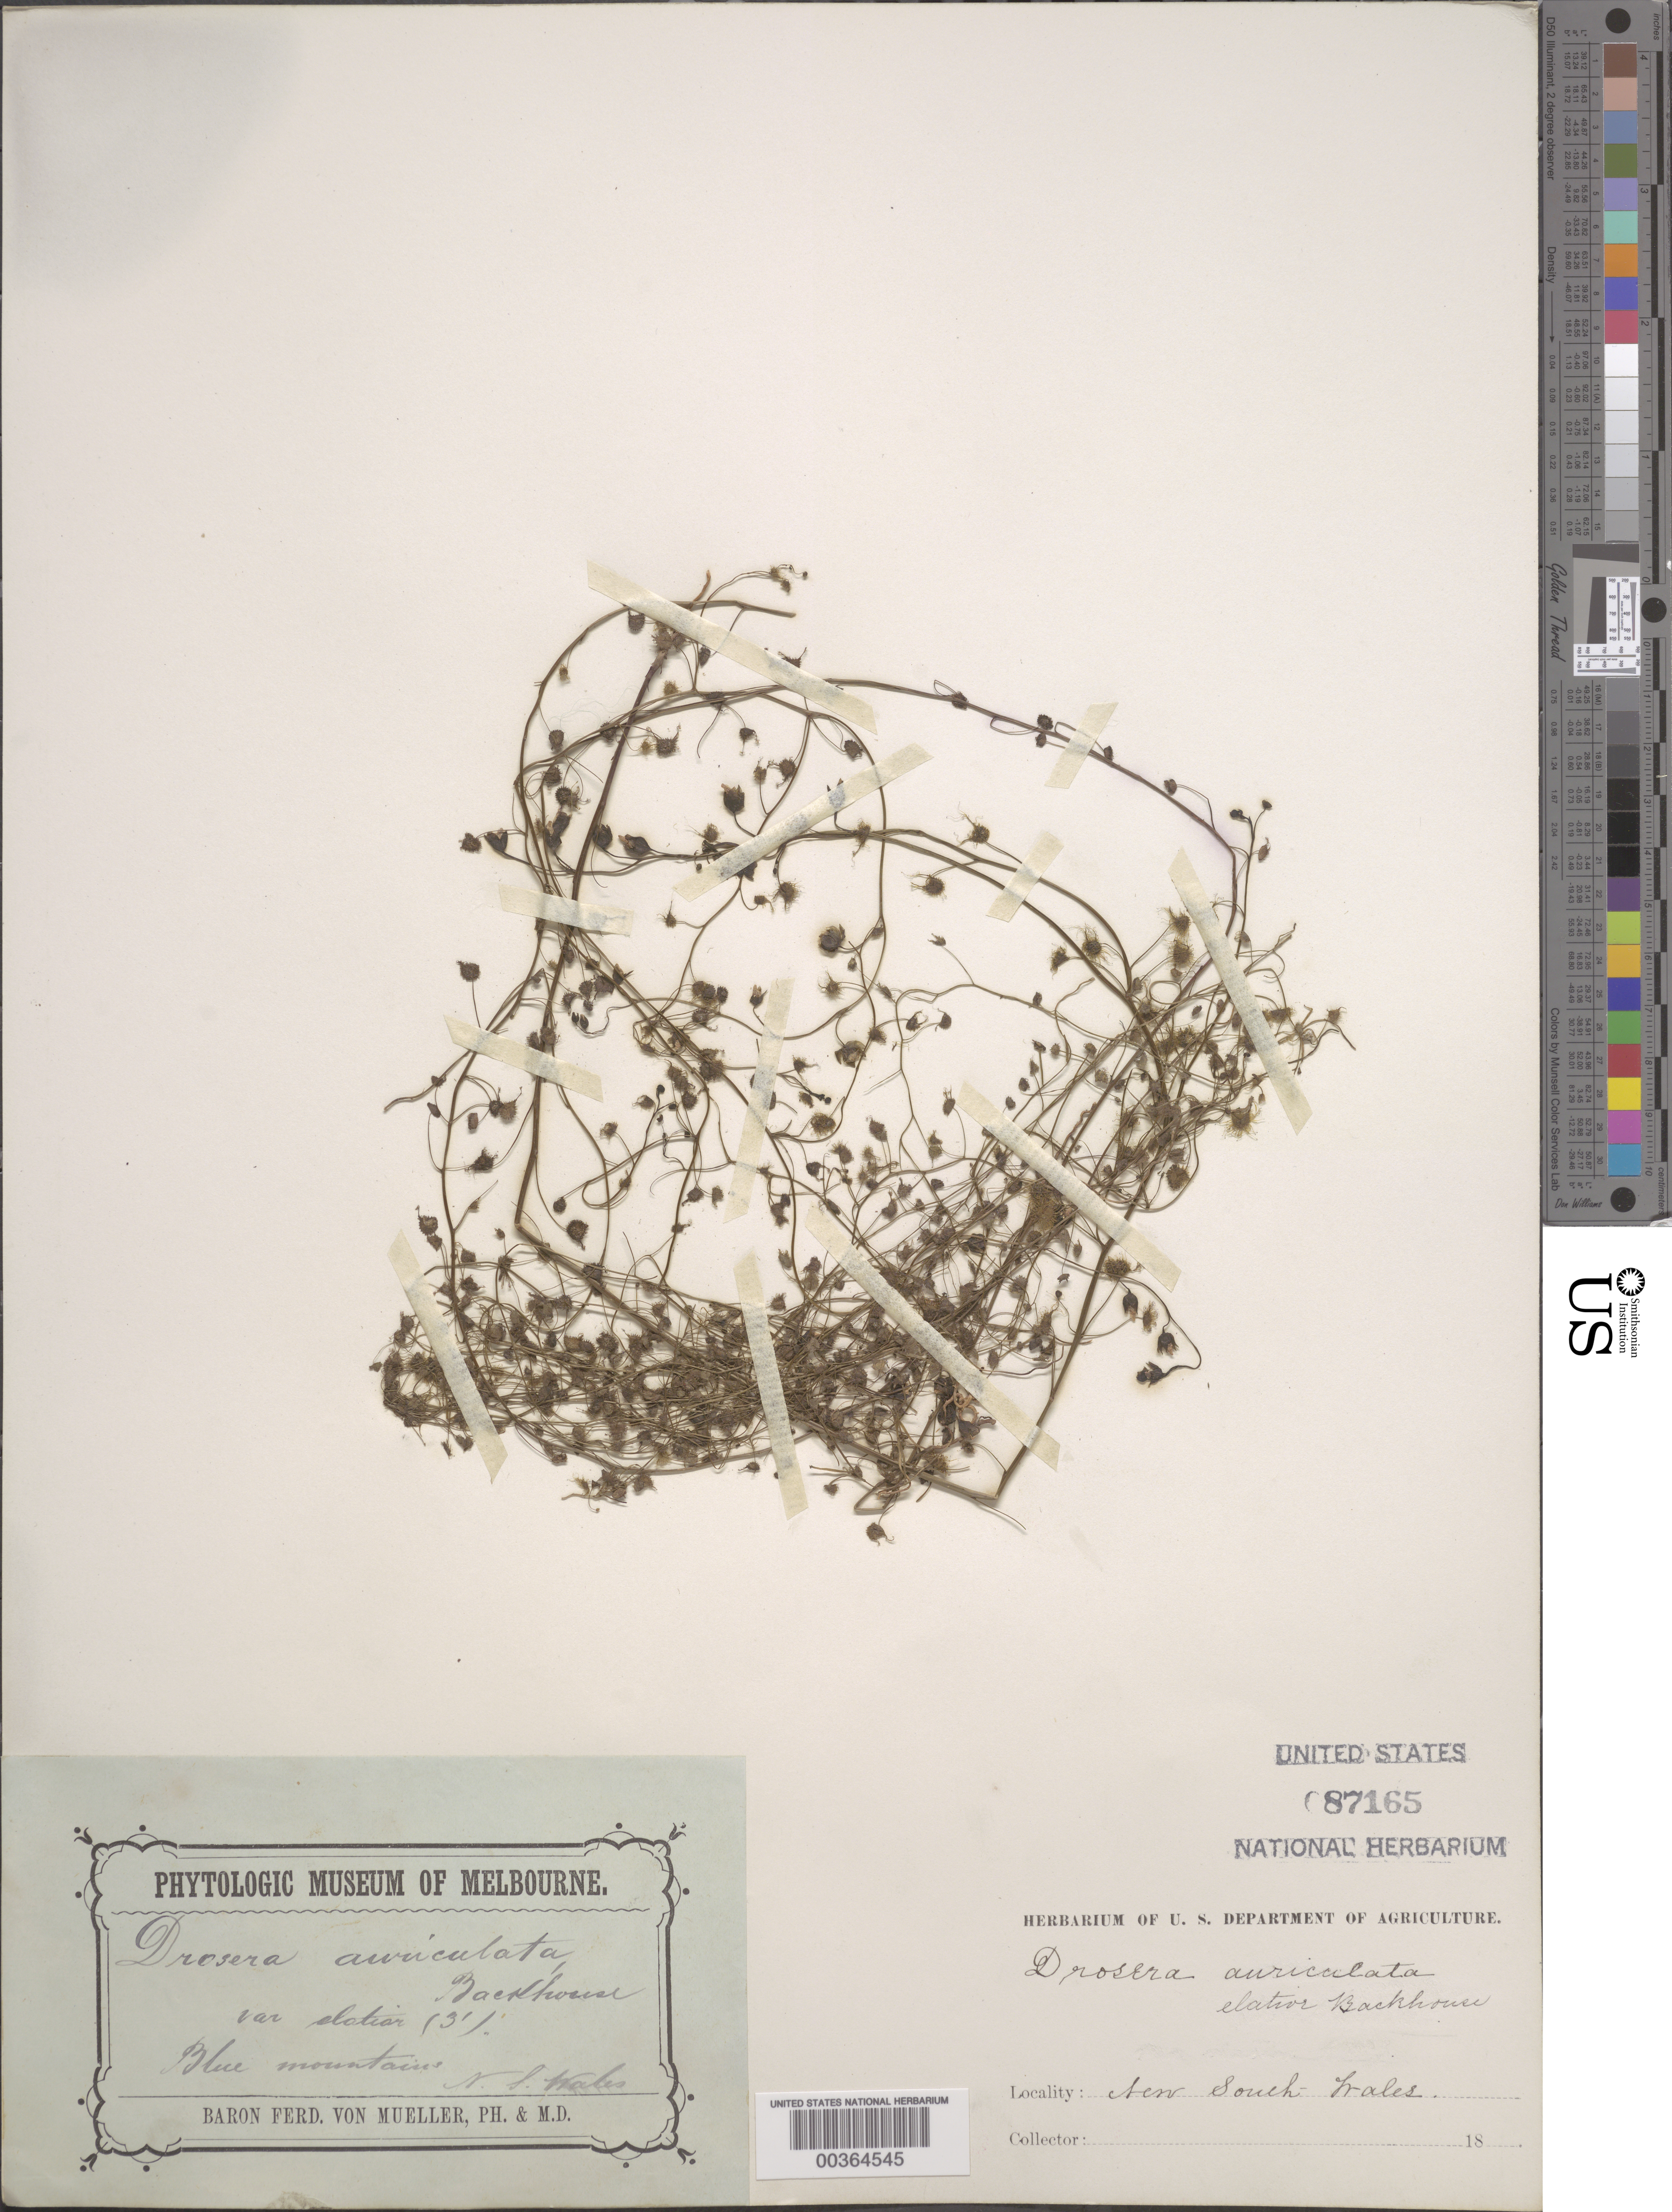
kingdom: Plantae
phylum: Tracheophyta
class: Magnoliopsida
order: Caryophyllales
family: Droseraceae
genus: Drosera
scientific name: Drosera auriculata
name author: Backh. ex Planch.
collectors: F. Mueller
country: Australia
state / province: New South Wales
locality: Blue mtns.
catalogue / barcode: US 87165